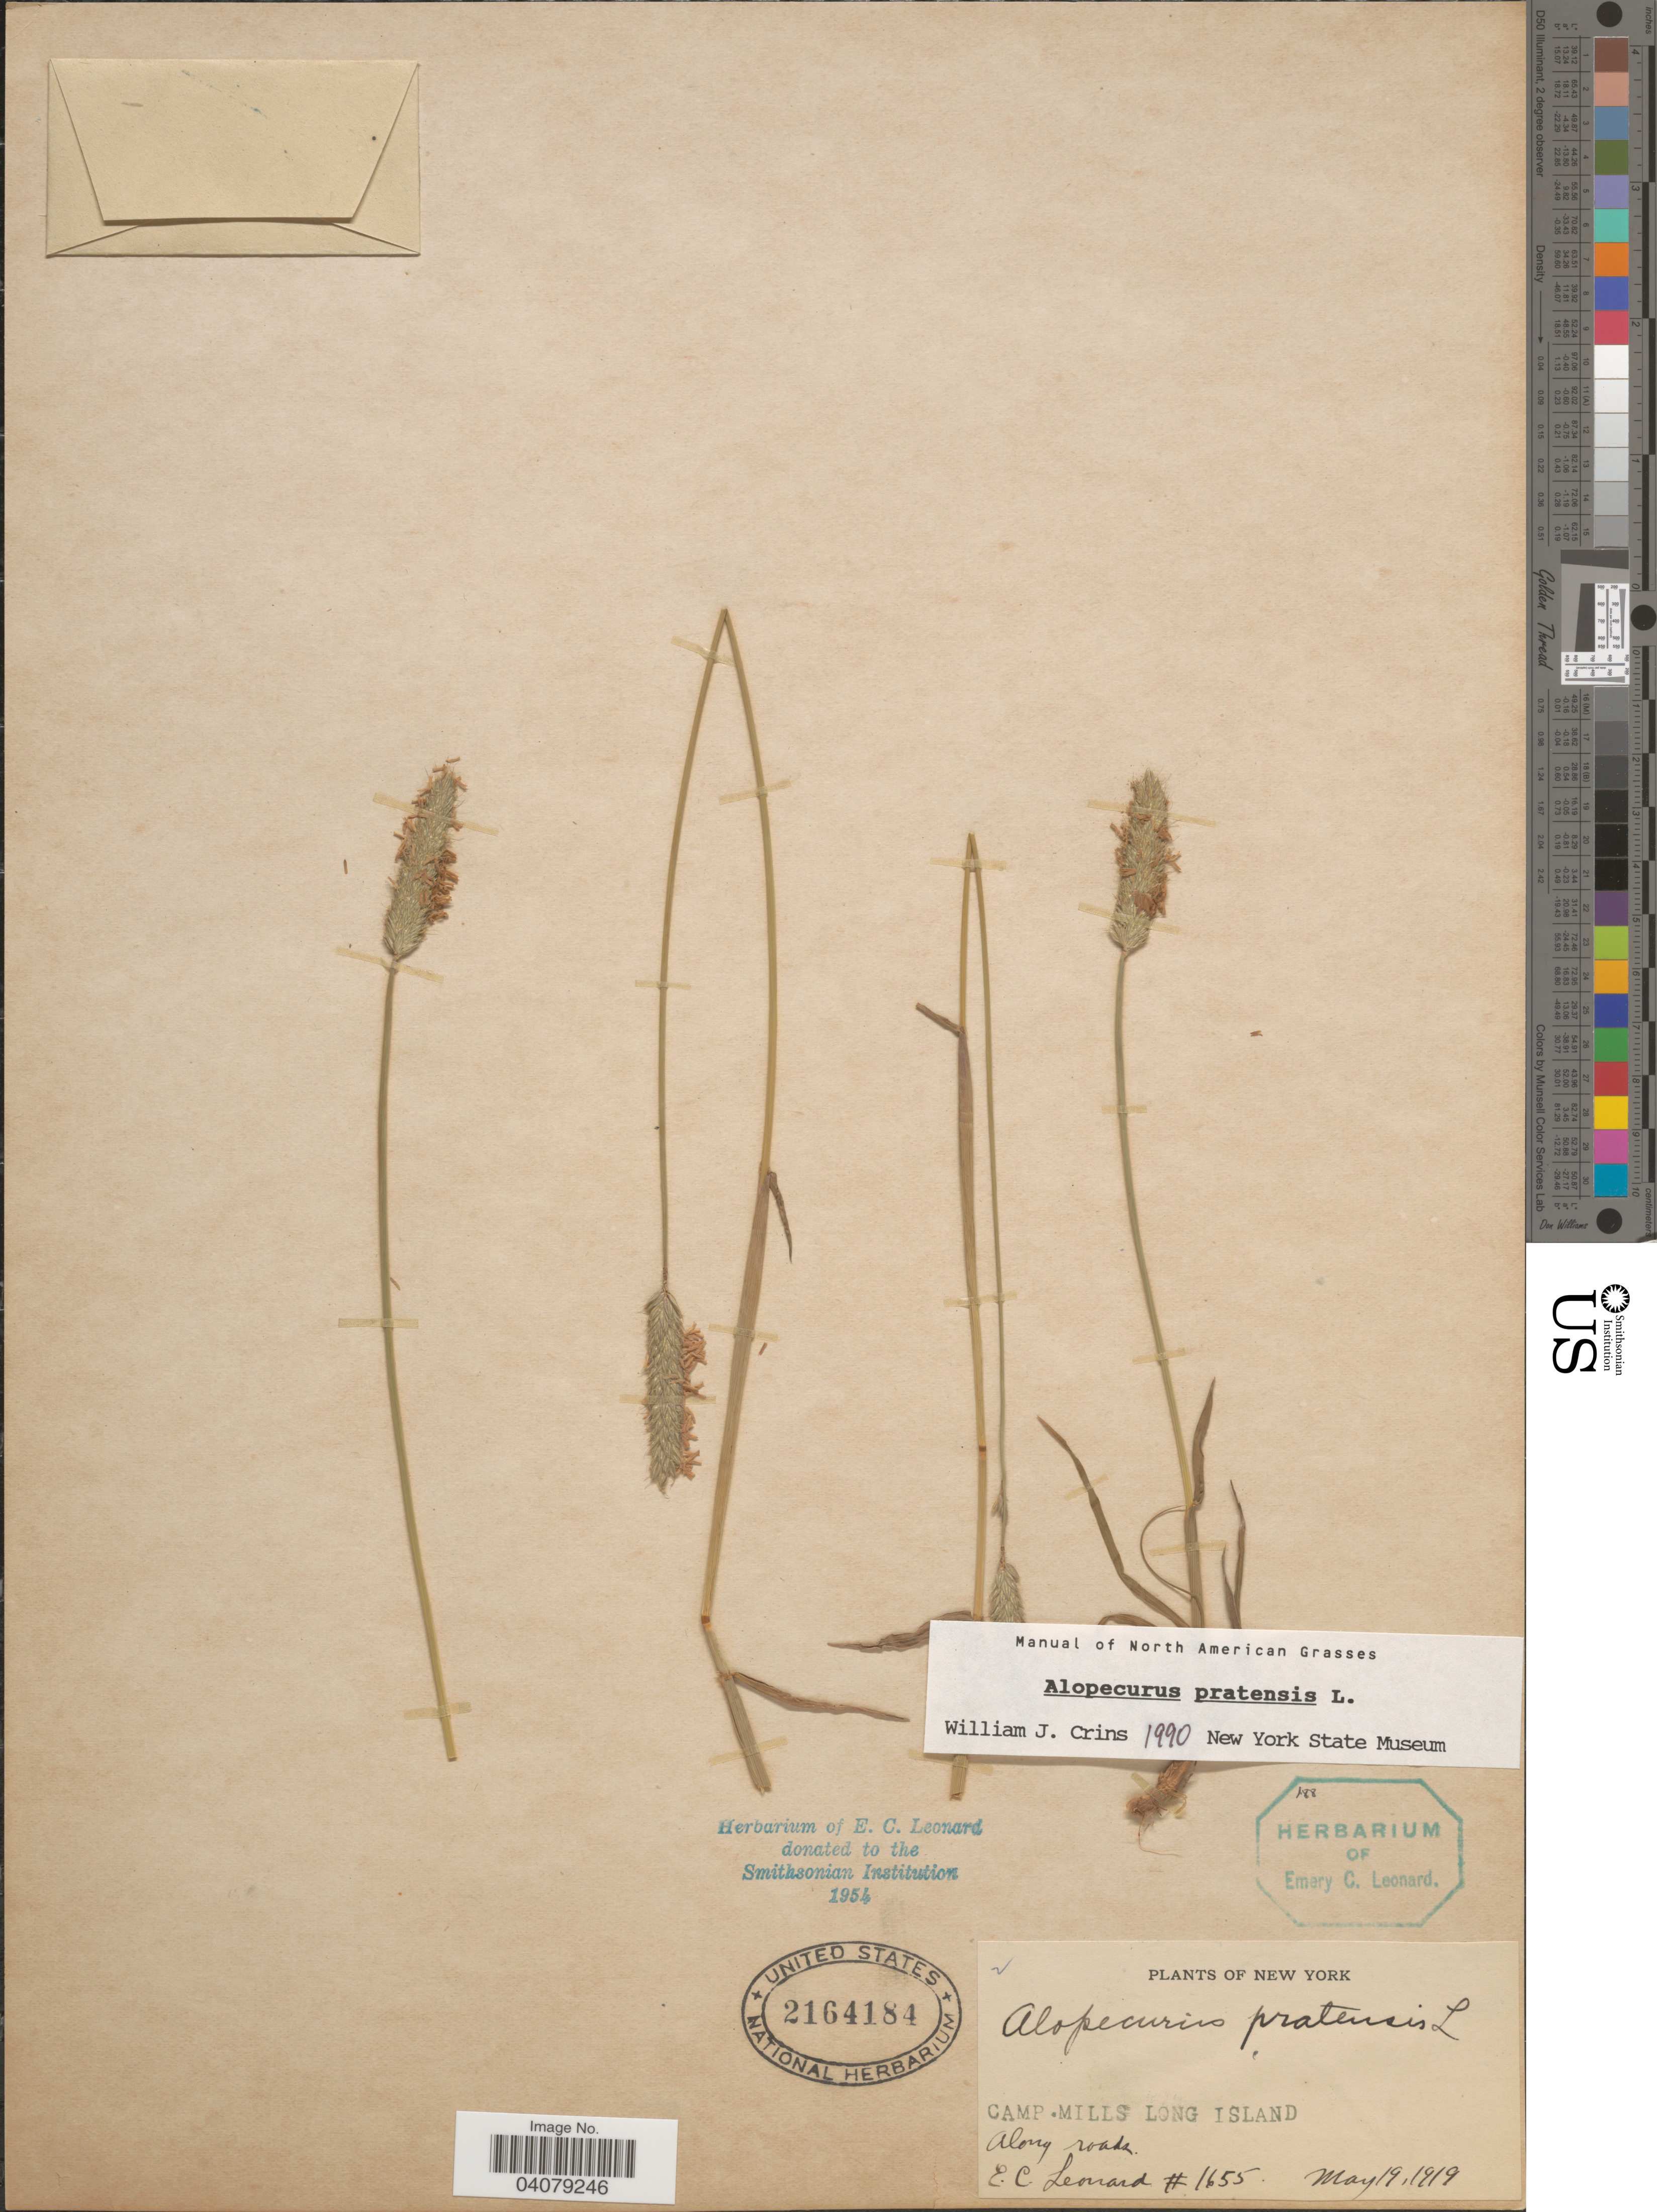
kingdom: Plantae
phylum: Tracheophyta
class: Liliopsida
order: Poales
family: Poaceae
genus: Alopecurus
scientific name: Alopecurus pratensis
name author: L.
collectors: E. C. Leonard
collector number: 1655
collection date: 1919-05-19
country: United States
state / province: New York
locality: Camp Milss Long Island. Along roads.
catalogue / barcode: US 2164184